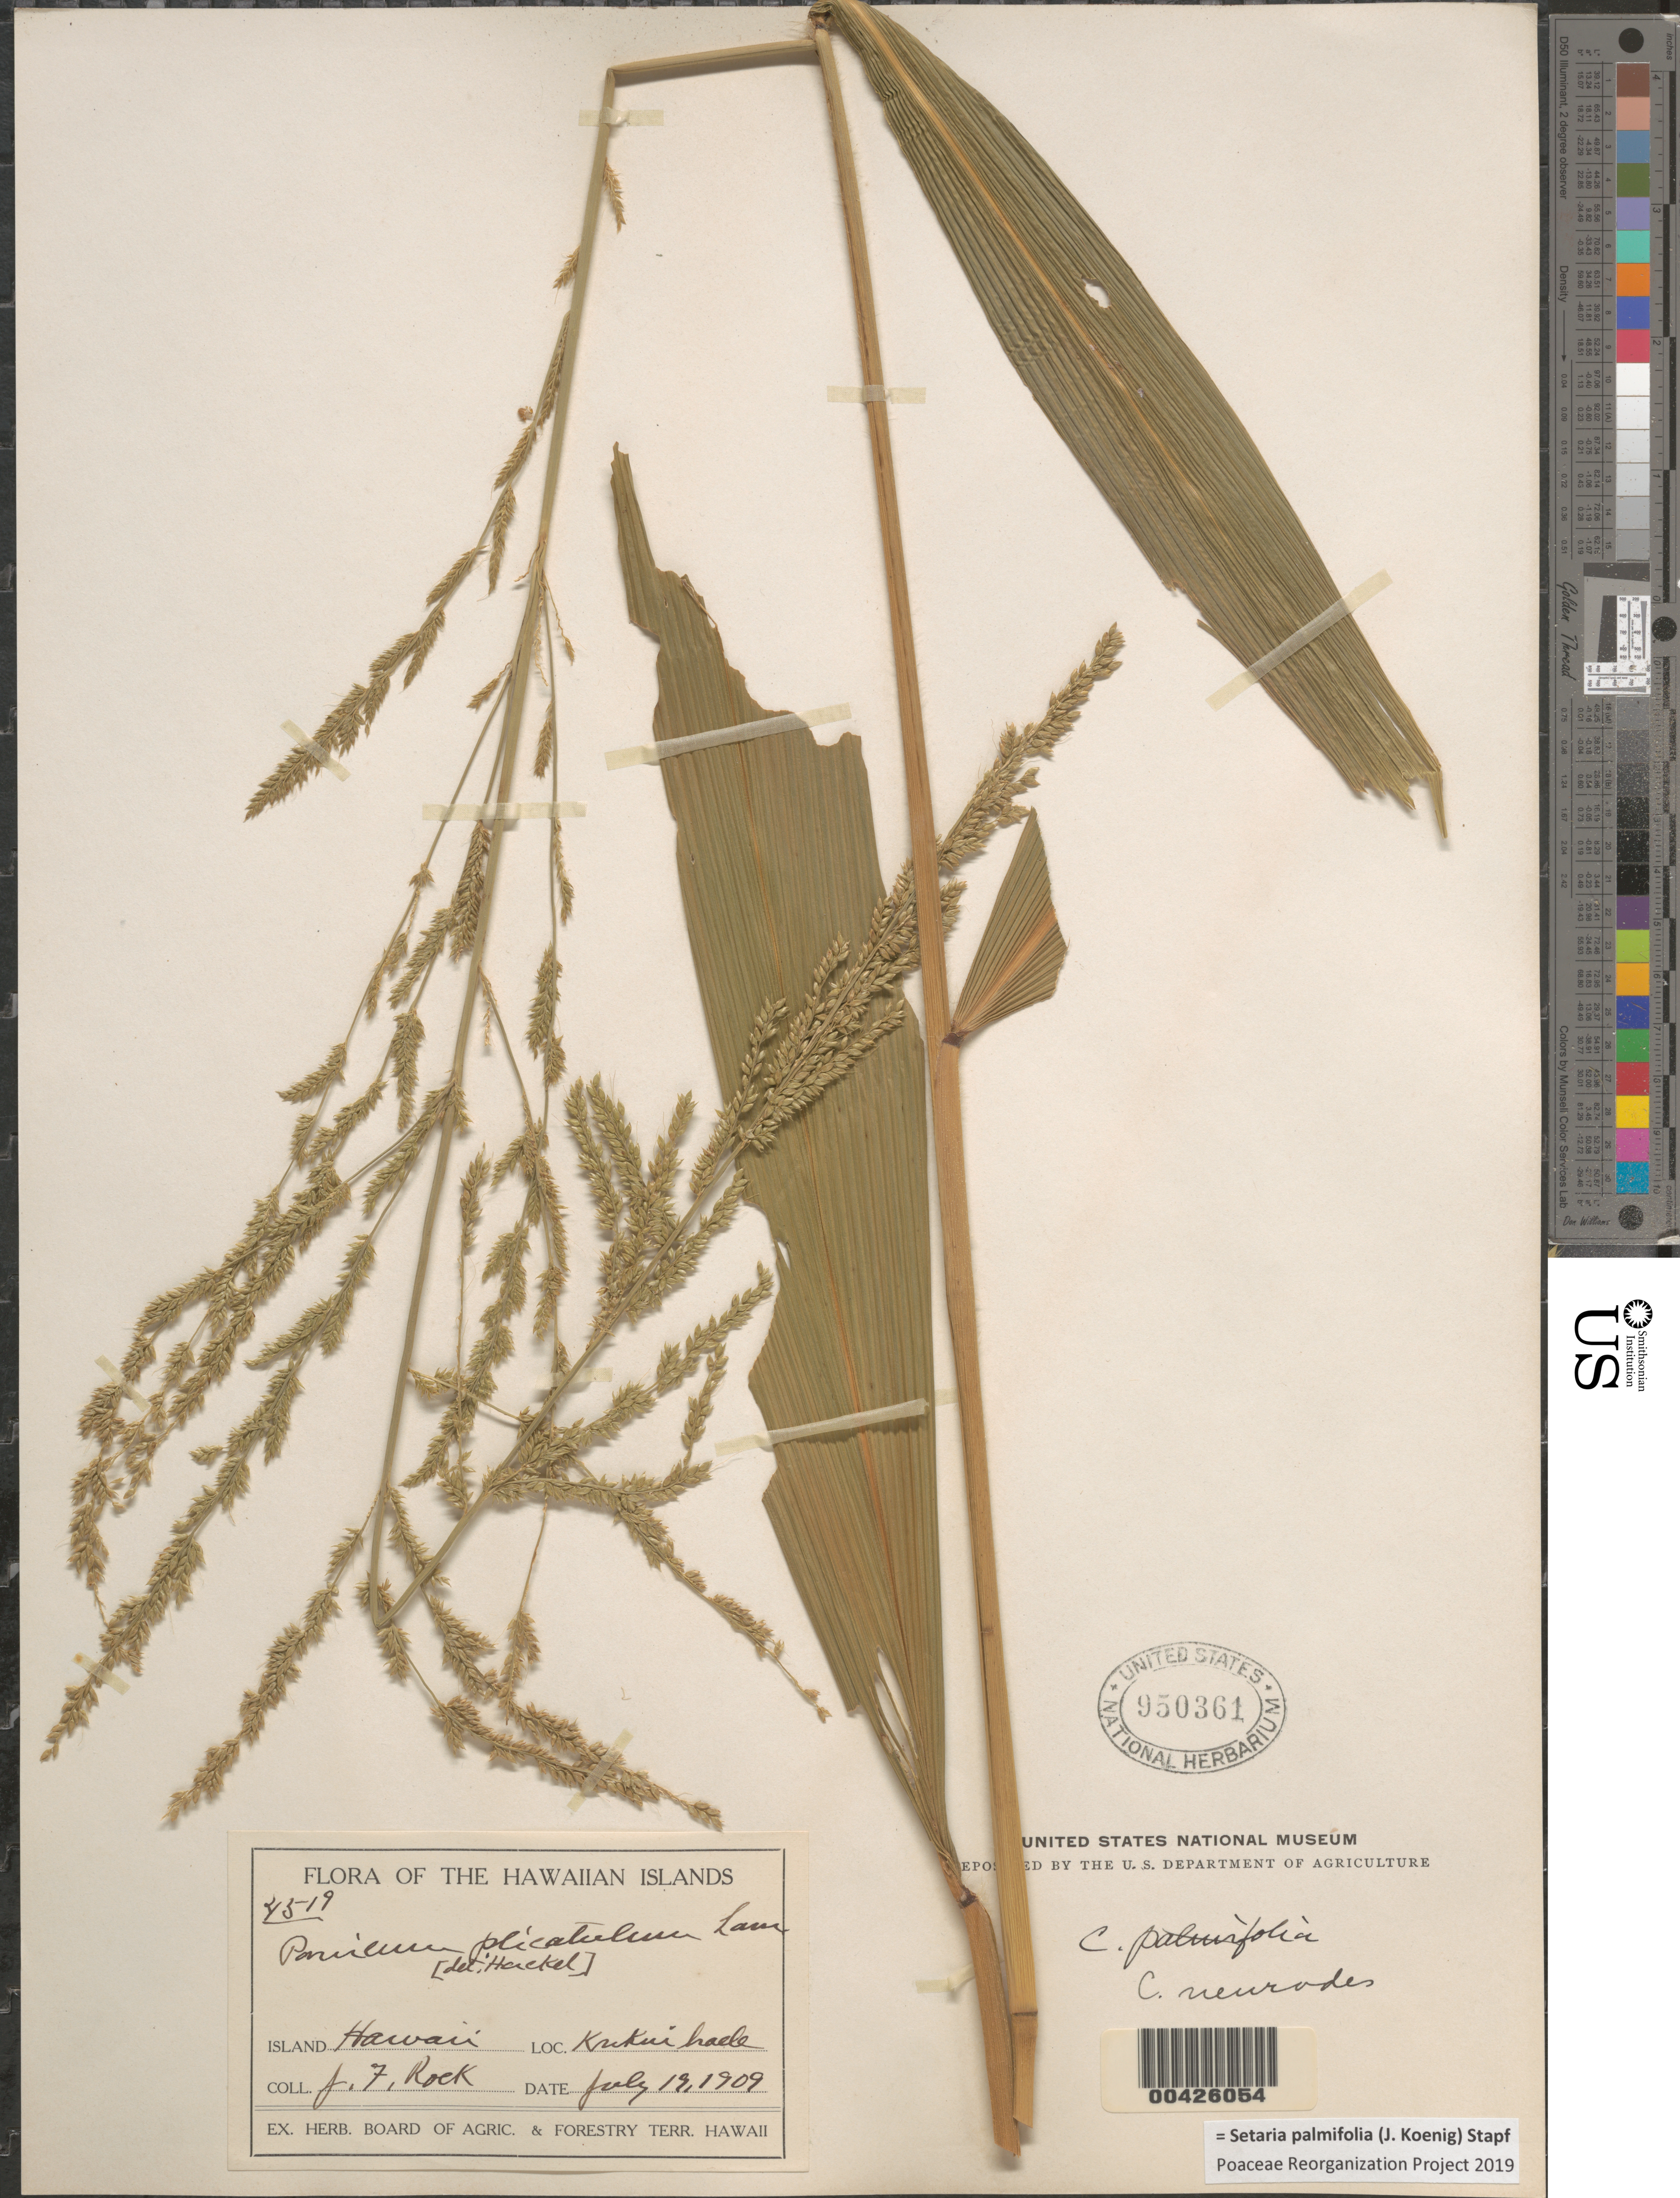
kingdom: Plantae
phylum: Tracheophyta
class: Liliopsida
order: Poales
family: Poaceae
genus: Setaria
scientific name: Setaria palmifolia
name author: (J. Koenig) Stapf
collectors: J. F. Rock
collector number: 4519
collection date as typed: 19 Jul 1909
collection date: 1909-07-19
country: United States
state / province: Hawaii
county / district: Hawaii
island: Hawaii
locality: Kukuihaele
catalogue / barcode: US 950361